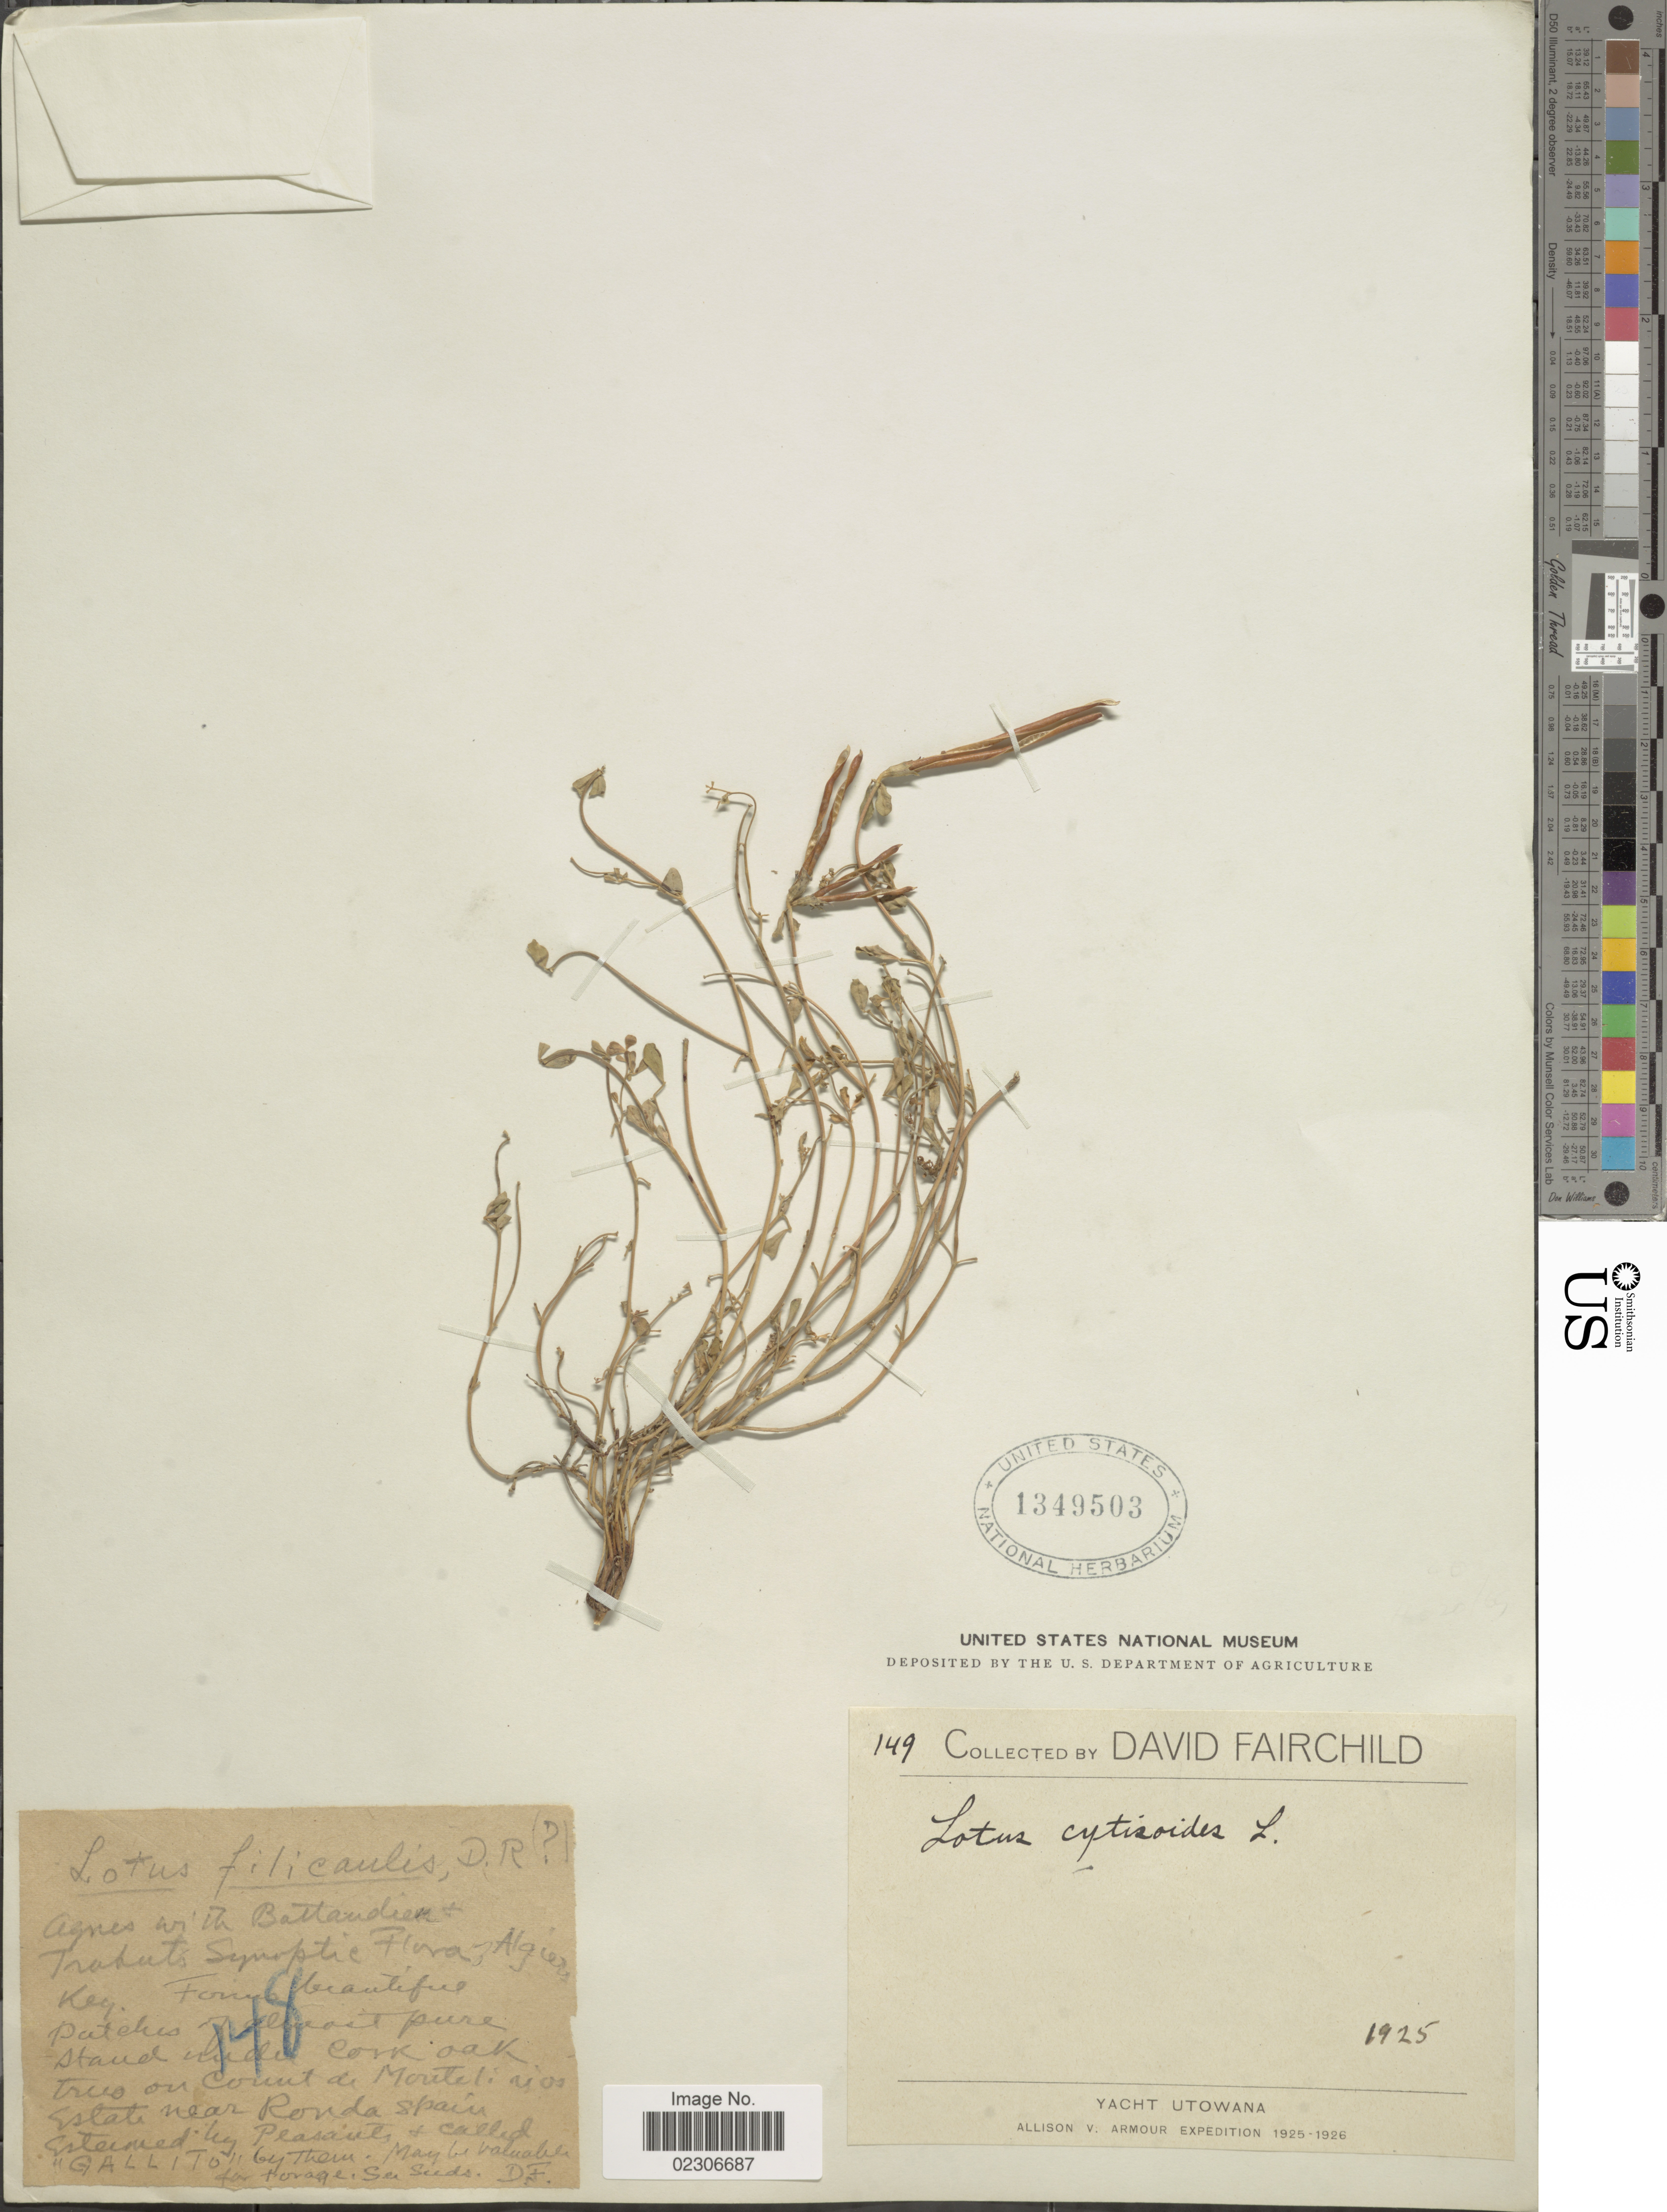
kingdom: Plantae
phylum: Tracheophyta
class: Magnoliopsida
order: Fabales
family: Fabaceae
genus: Lotus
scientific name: Lotus cytisoides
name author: L.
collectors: D. Fairchild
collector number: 149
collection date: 1925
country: Spain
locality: Rios Estate near Ronda [unsure placement]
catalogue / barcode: US 1349503